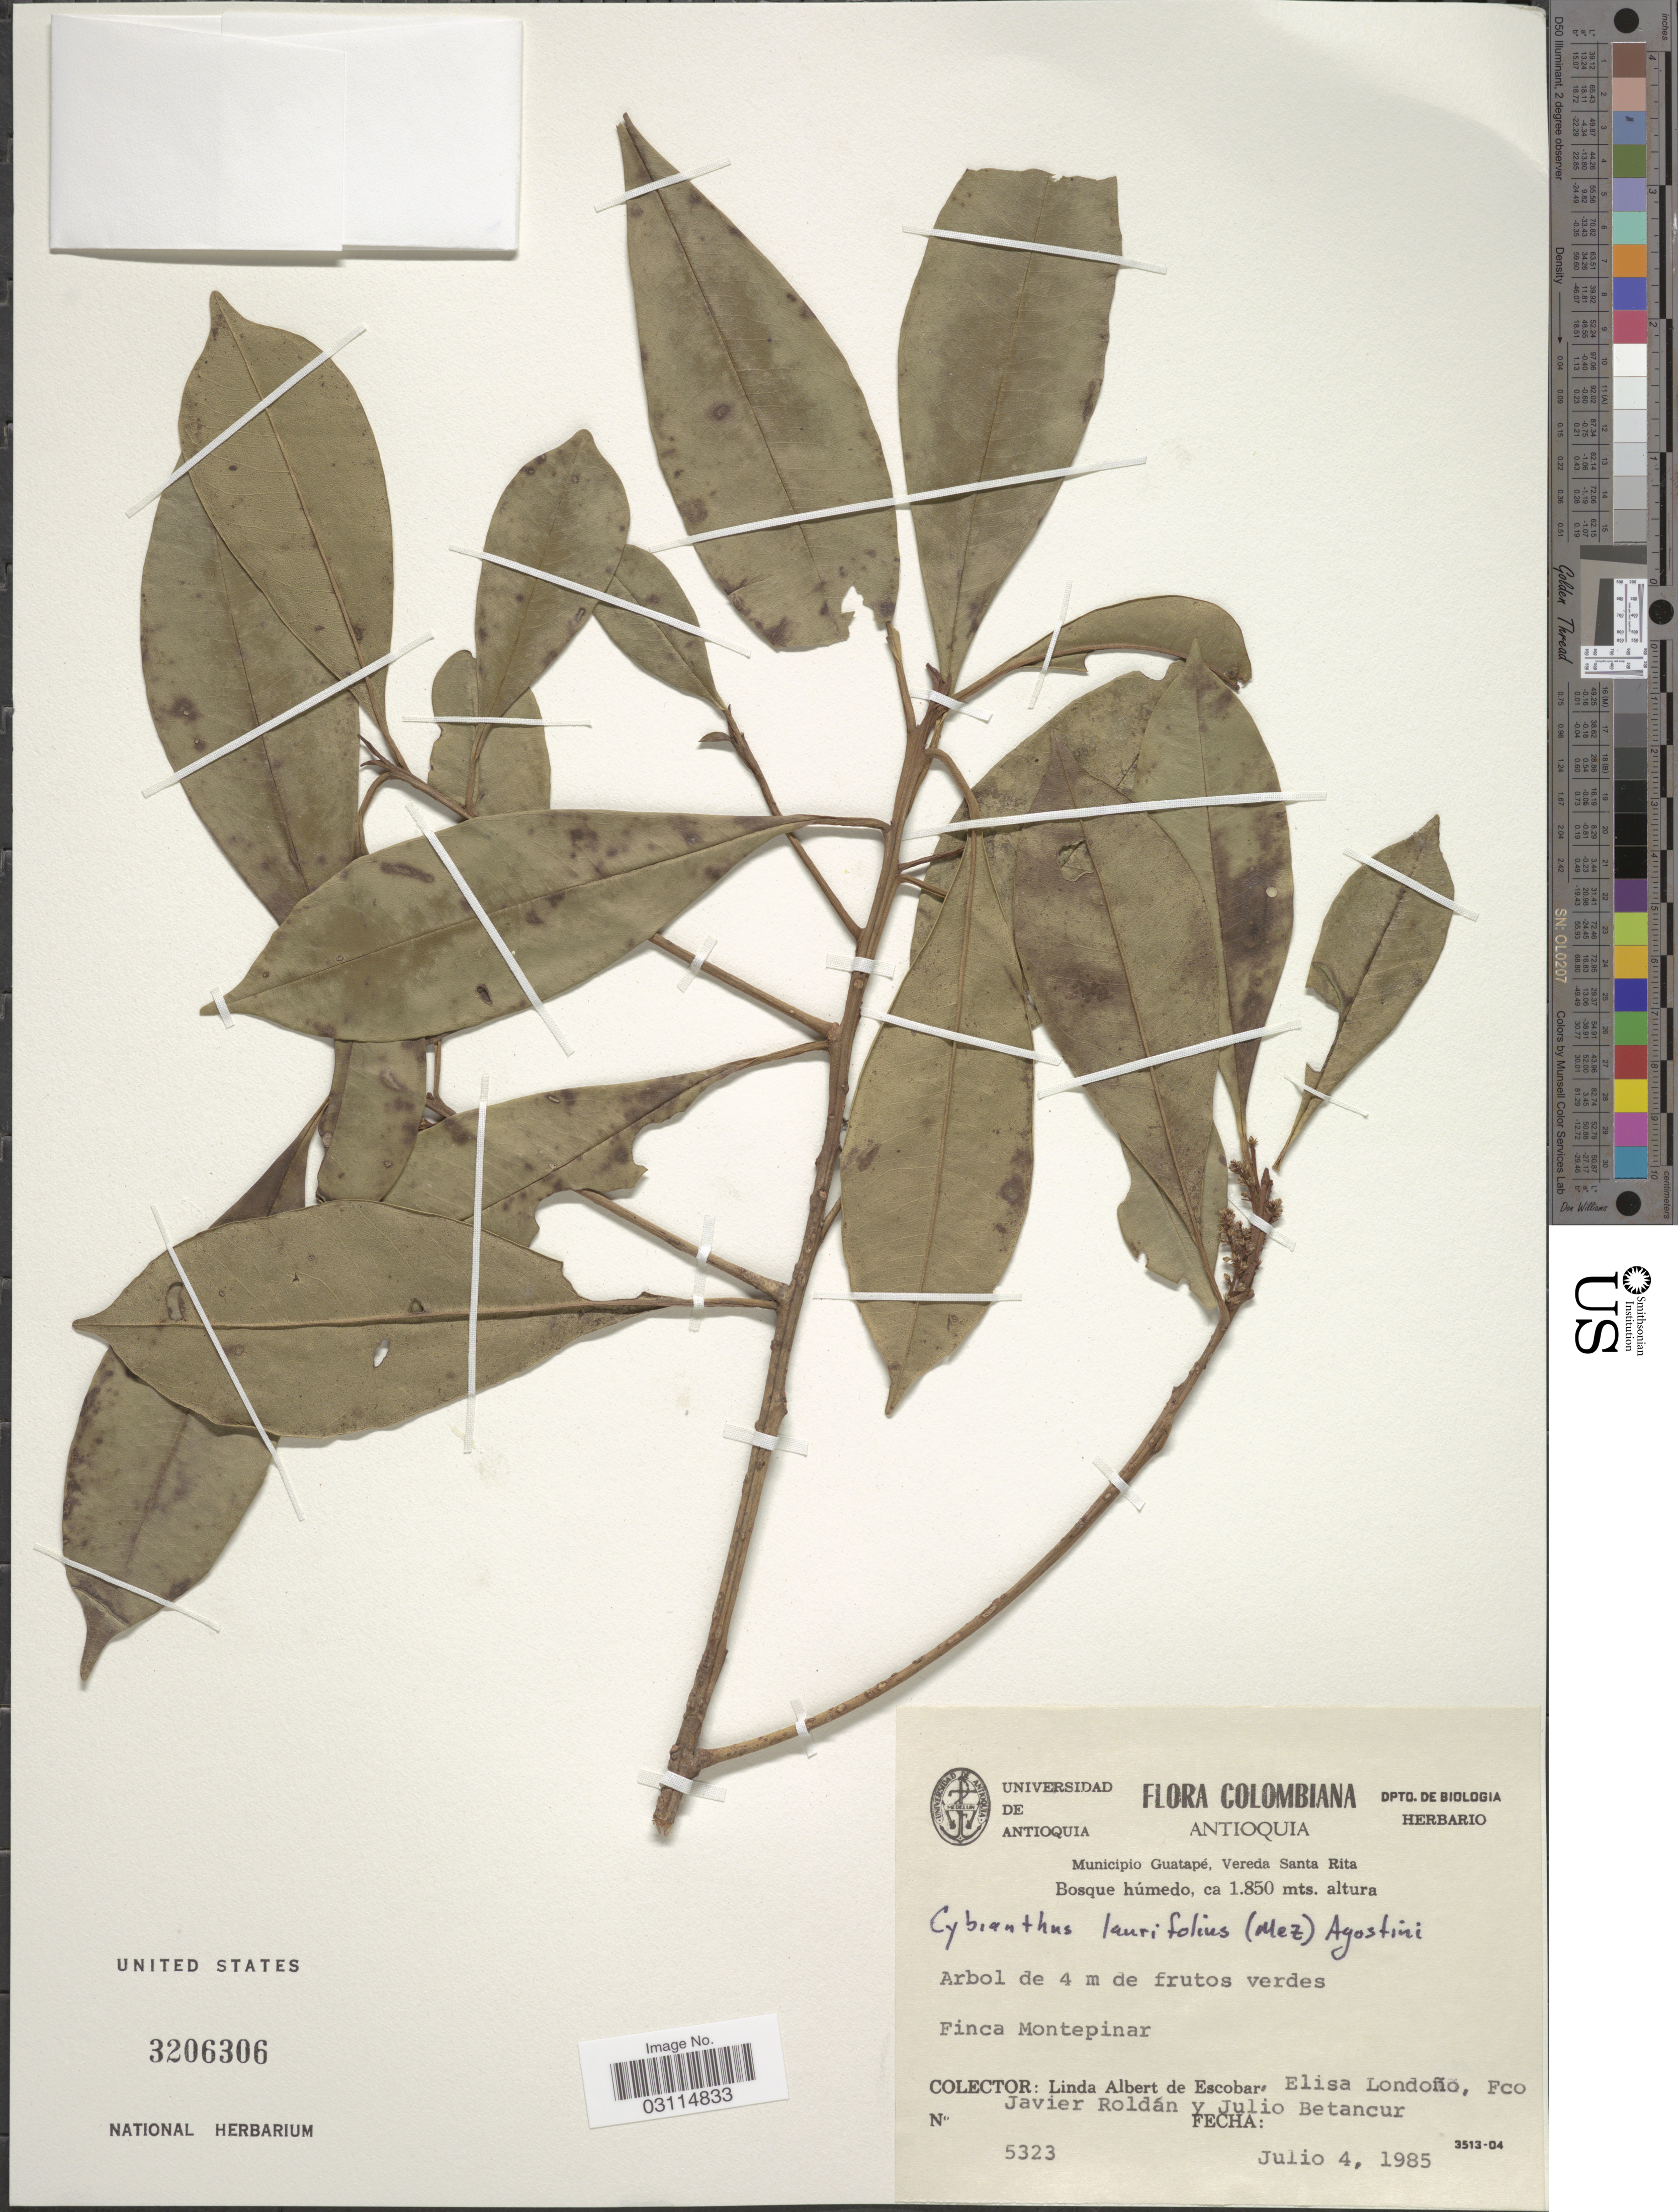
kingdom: Plantae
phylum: Tracheophyta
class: Magnoliopsida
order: Ericales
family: Primulaceae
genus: Cybianthus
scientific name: Cybianthus laurifolius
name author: (Mez) G. Agostini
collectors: L. Escobar, E. Londono, F. J. Roldán & J. Betancur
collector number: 5323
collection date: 1985-07-04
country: Colombia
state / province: Antioquia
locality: Municipio Guatapé, Vereda Santa Rita. Finca Montepinar.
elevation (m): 1850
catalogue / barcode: US 3206306